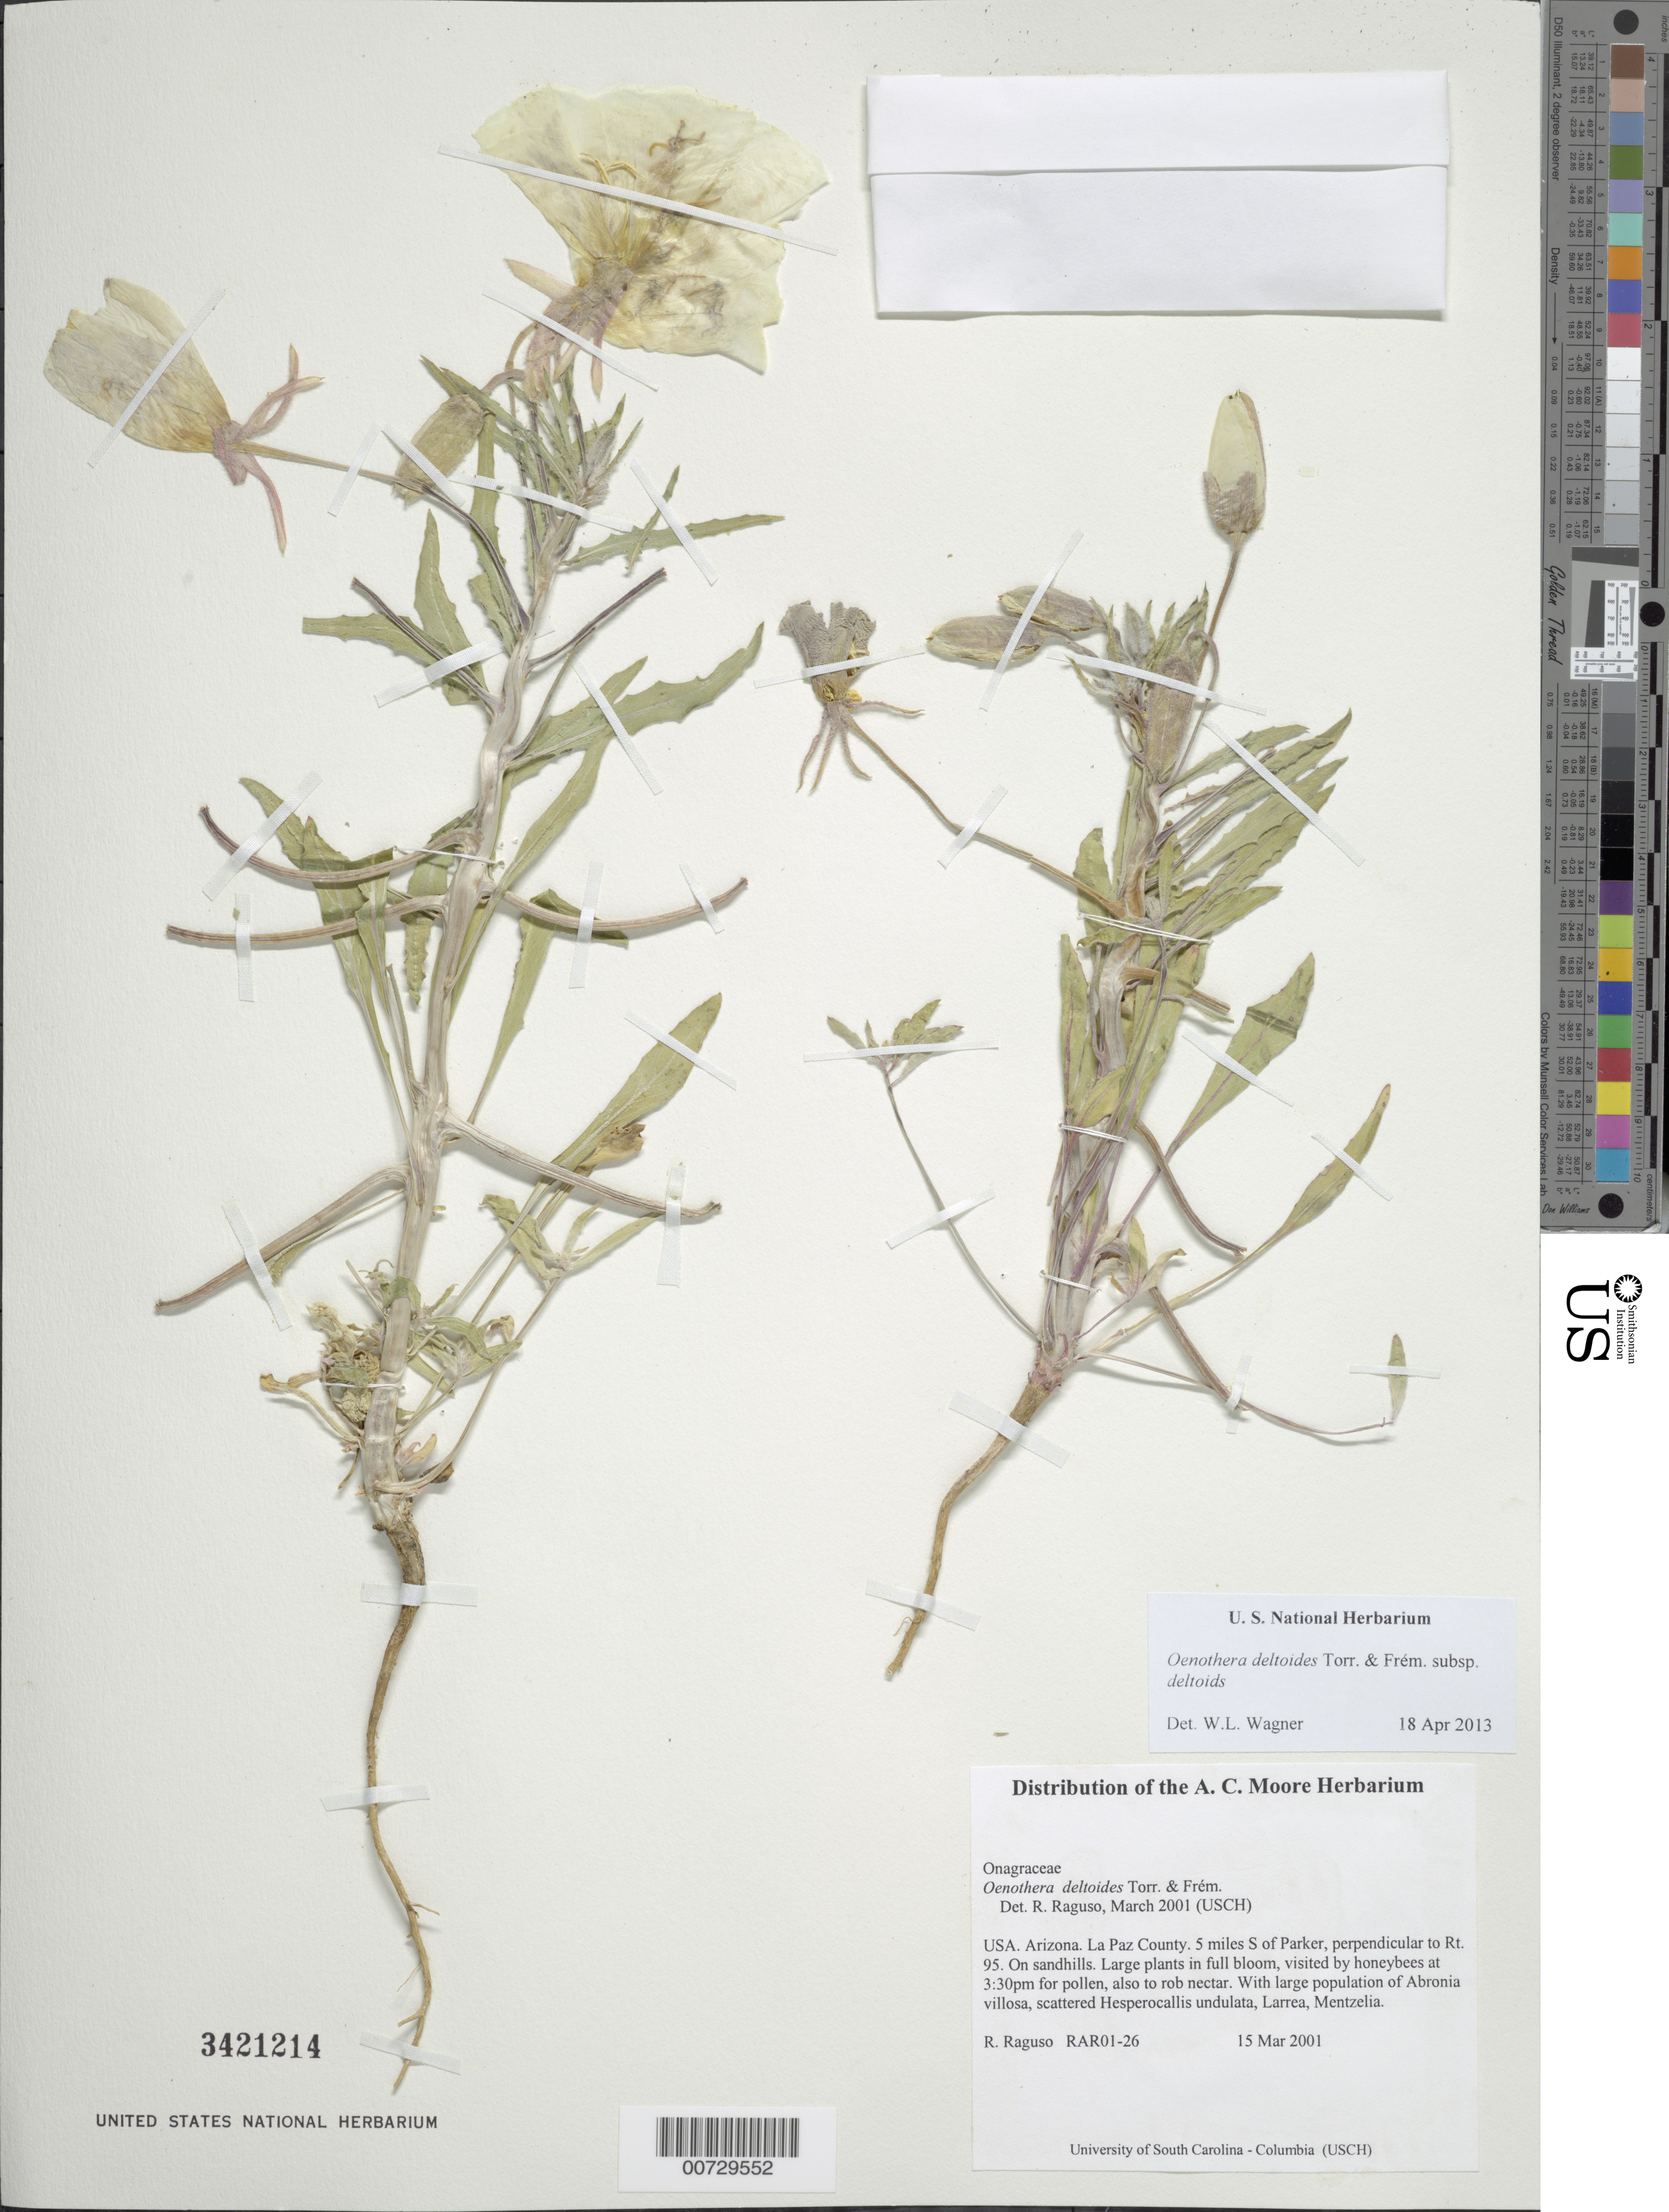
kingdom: Plantae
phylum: Tracheophyta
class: Magnoliopsida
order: Myrtales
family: Onagraceae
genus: Oenothera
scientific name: Oenothera deltoides subsp. deltoides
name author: Torr. & Frém.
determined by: Wagner, W. L., (BOT), Smithsonian Institution - National Museum of Natural History (UNITED STATES)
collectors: R. Raguso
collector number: RAR01-26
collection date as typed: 15 Mar 2001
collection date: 2001-03-15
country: United States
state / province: Arizona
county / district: La Paz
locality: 5 miles S of Parker, perpendicular to Rt. 95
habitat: On sandhills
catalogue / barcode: US 3421214